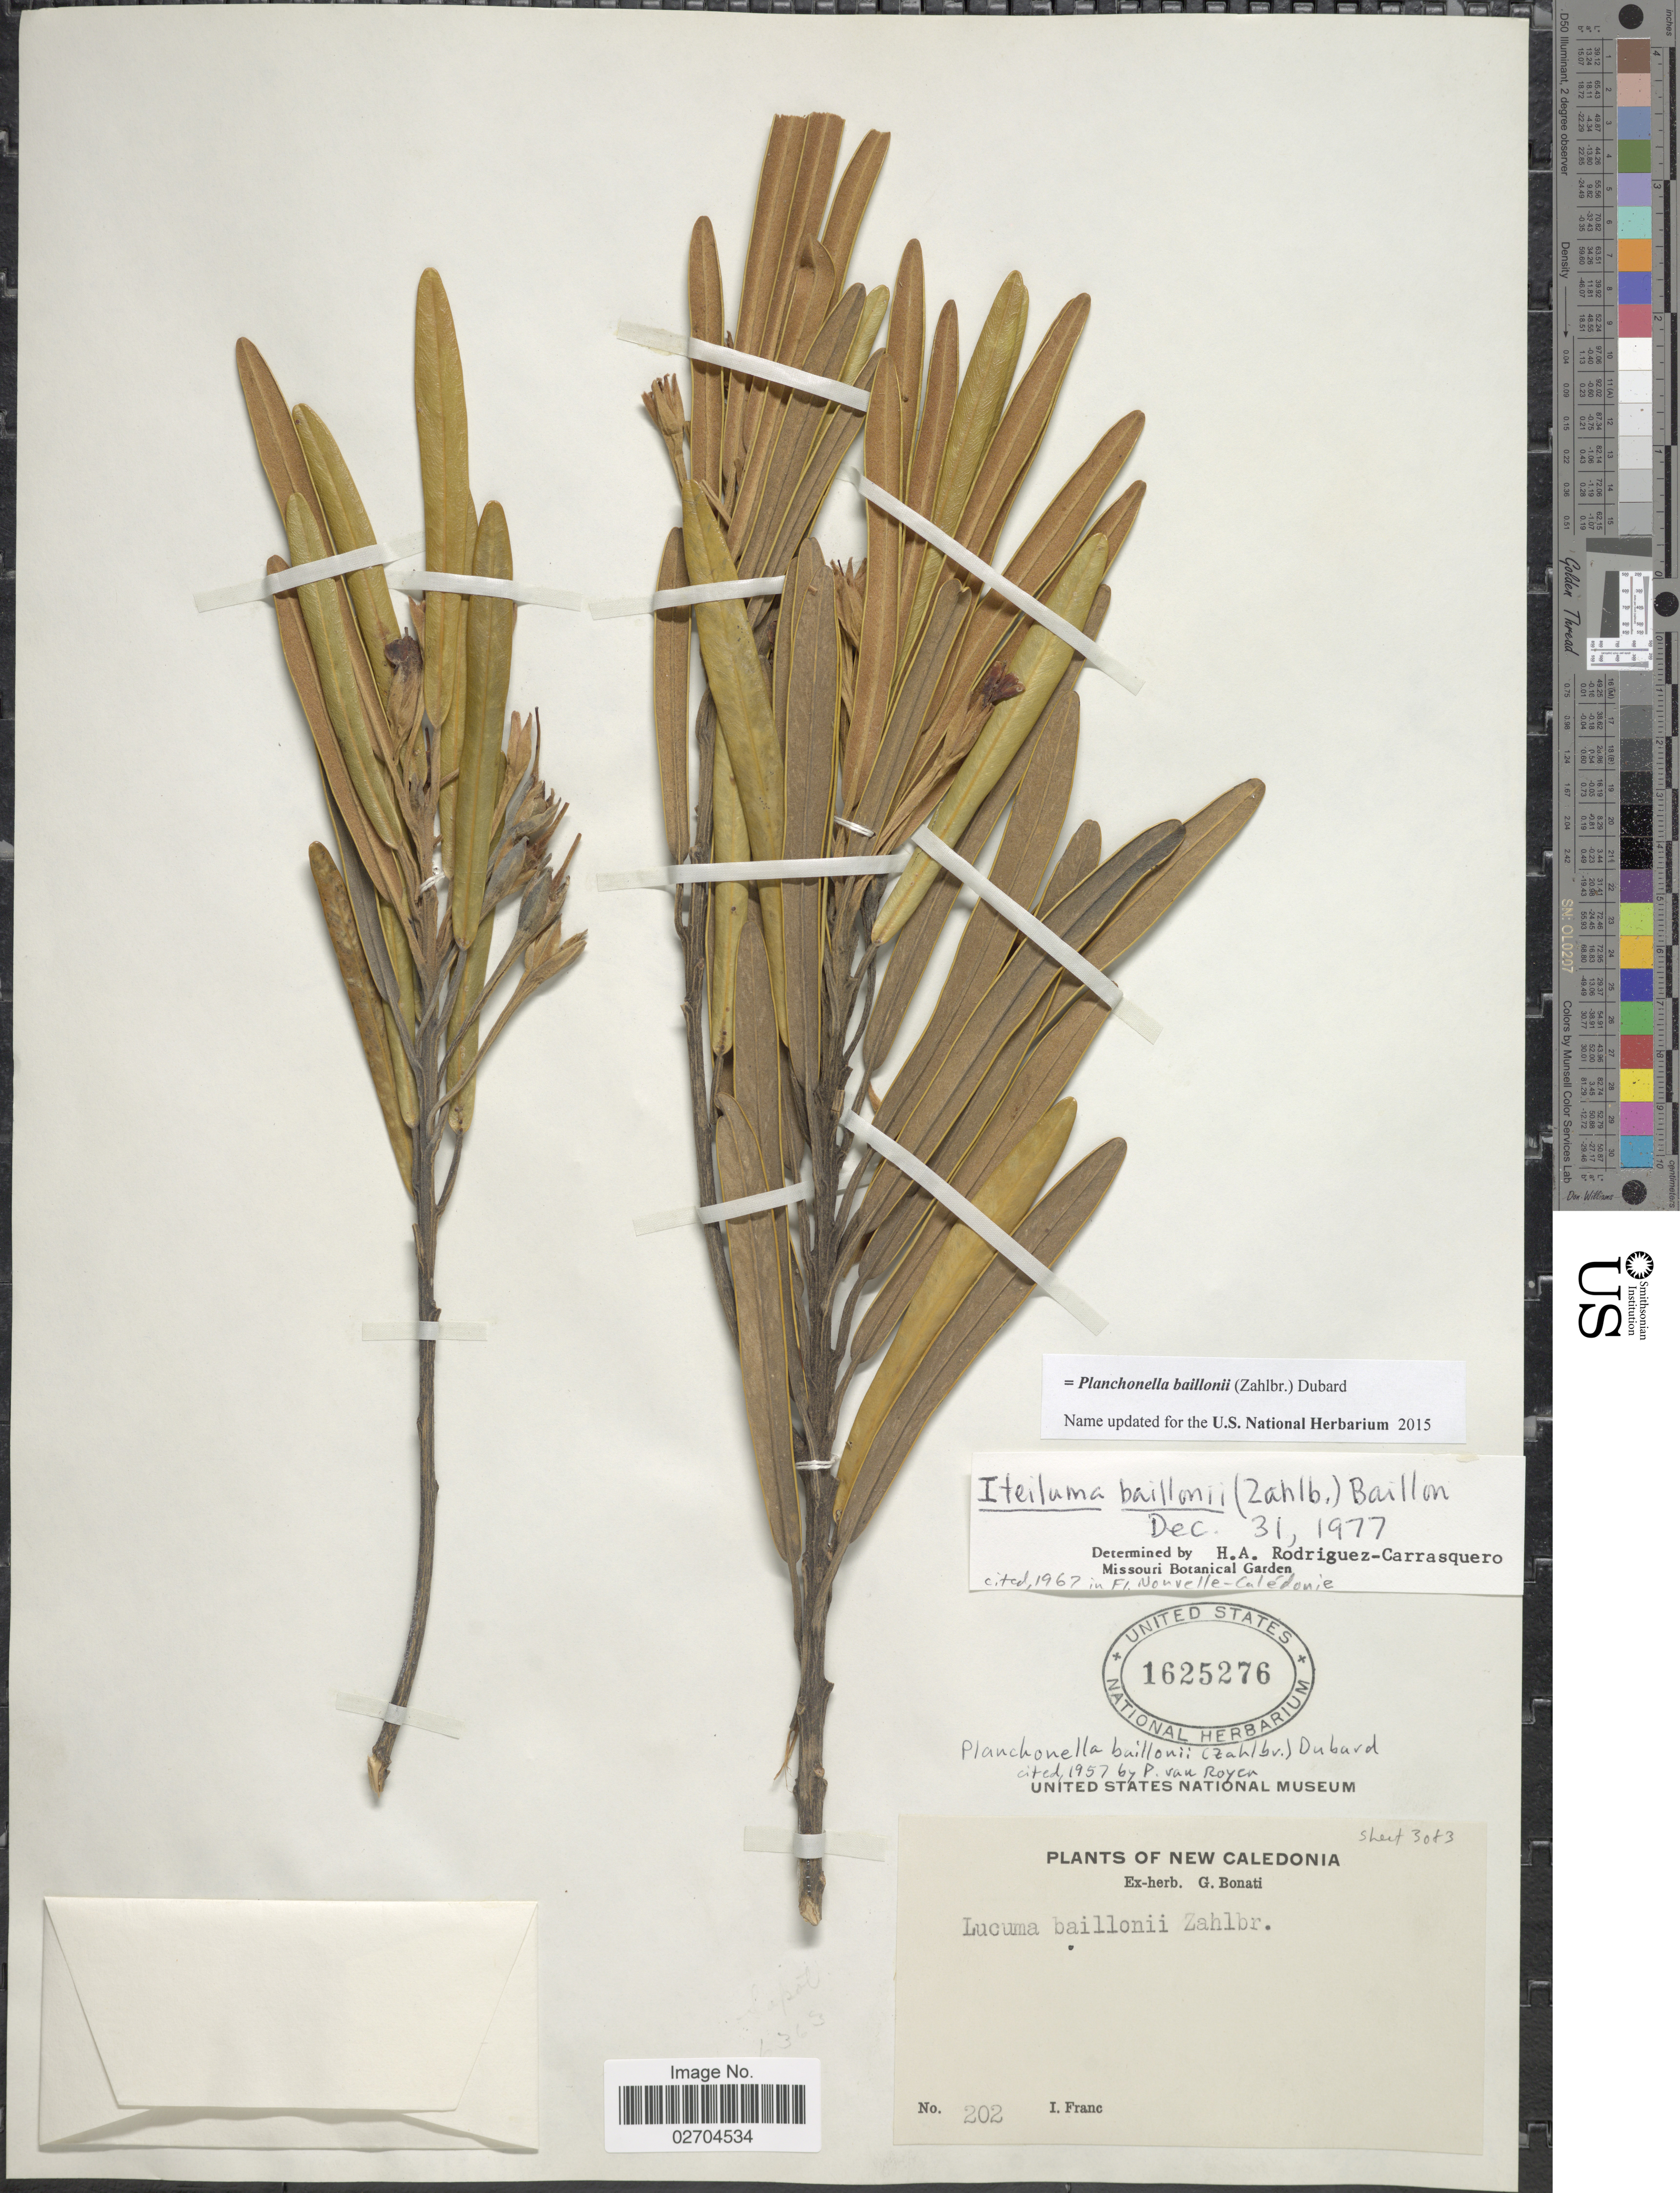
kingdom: Plantae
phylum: Tracheophyta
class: Magnoliopsida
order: Ericales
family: Sapotaceae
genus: Planchonella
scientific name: Planchonella baillonii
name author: (Zahlbr.) Dubard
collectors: I. Franc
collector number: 202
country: New Caledonia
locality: New Caledonia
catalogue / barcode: US 1625276